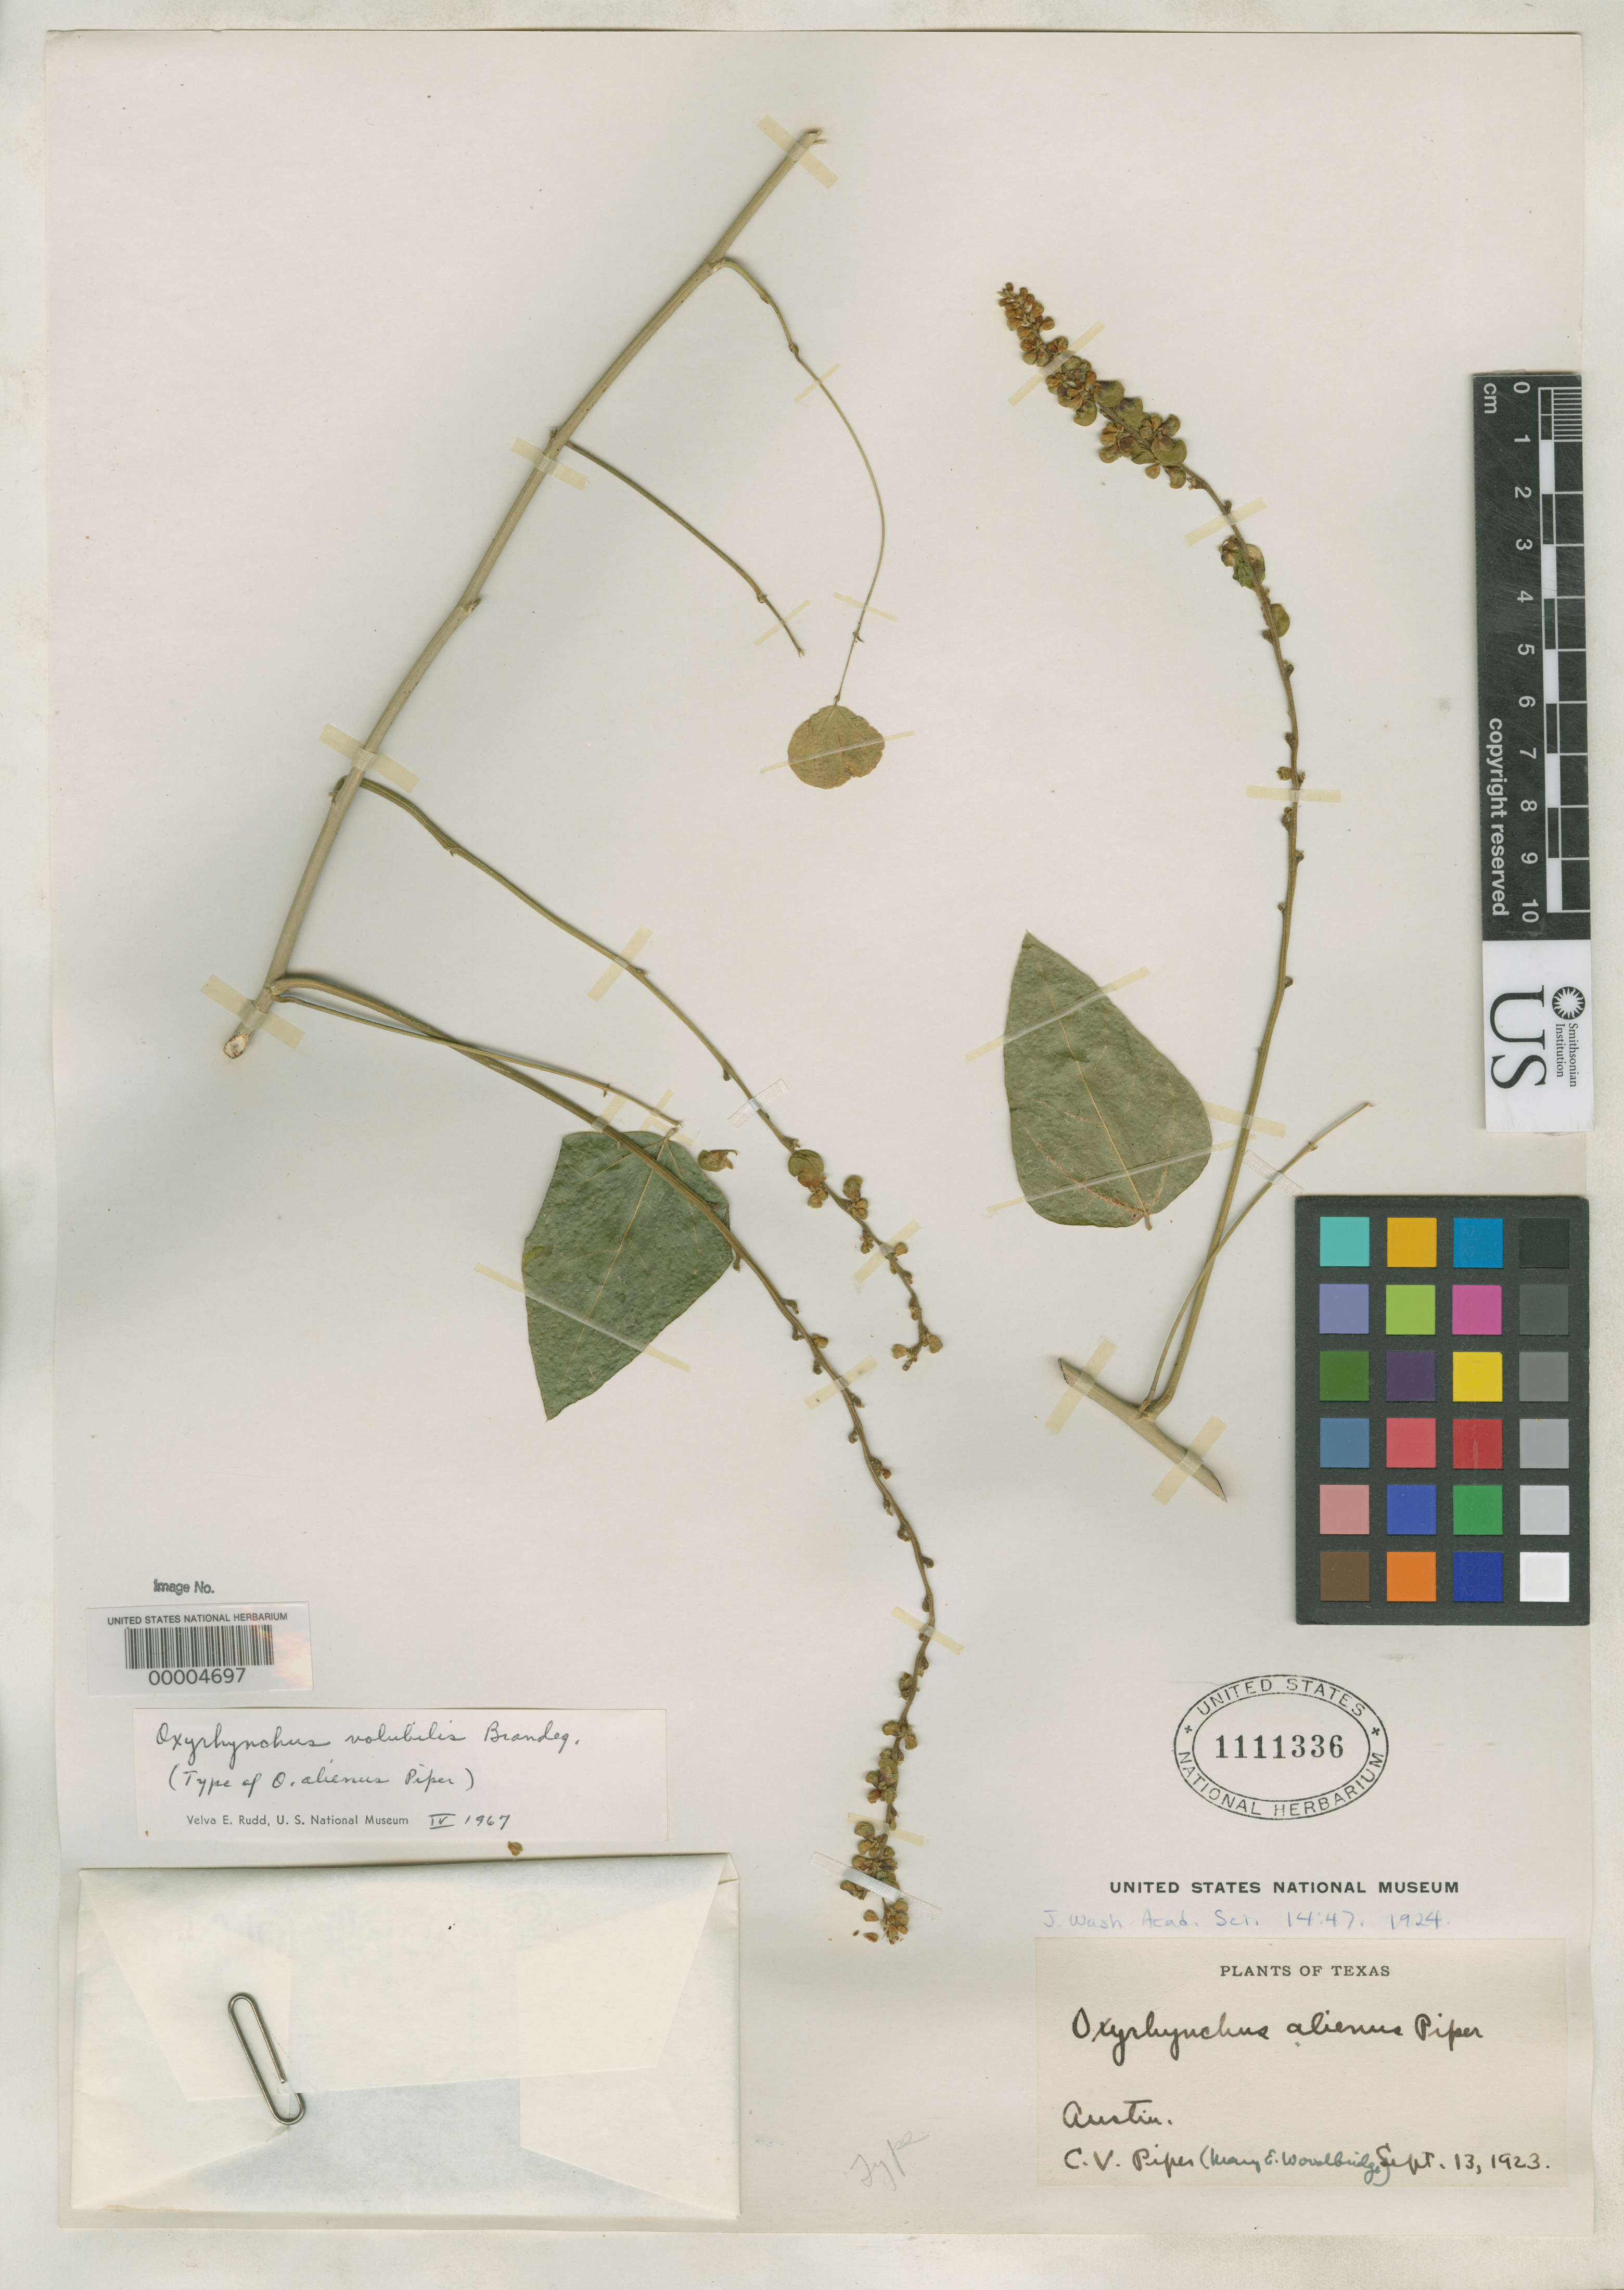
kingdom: Plantae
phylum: Tracheophyta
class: Magnoliopsida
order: Fabales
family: Fabaceae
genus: Oxyrhynchus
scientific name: Oxyrhynchus alienus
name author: Piper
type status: Holotype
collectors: M. Woodbridge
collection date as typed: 13 Sep 1923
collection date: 1923-09-13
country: United States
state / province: Texas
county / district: Austin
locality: Austin.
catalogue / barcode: US 1111336